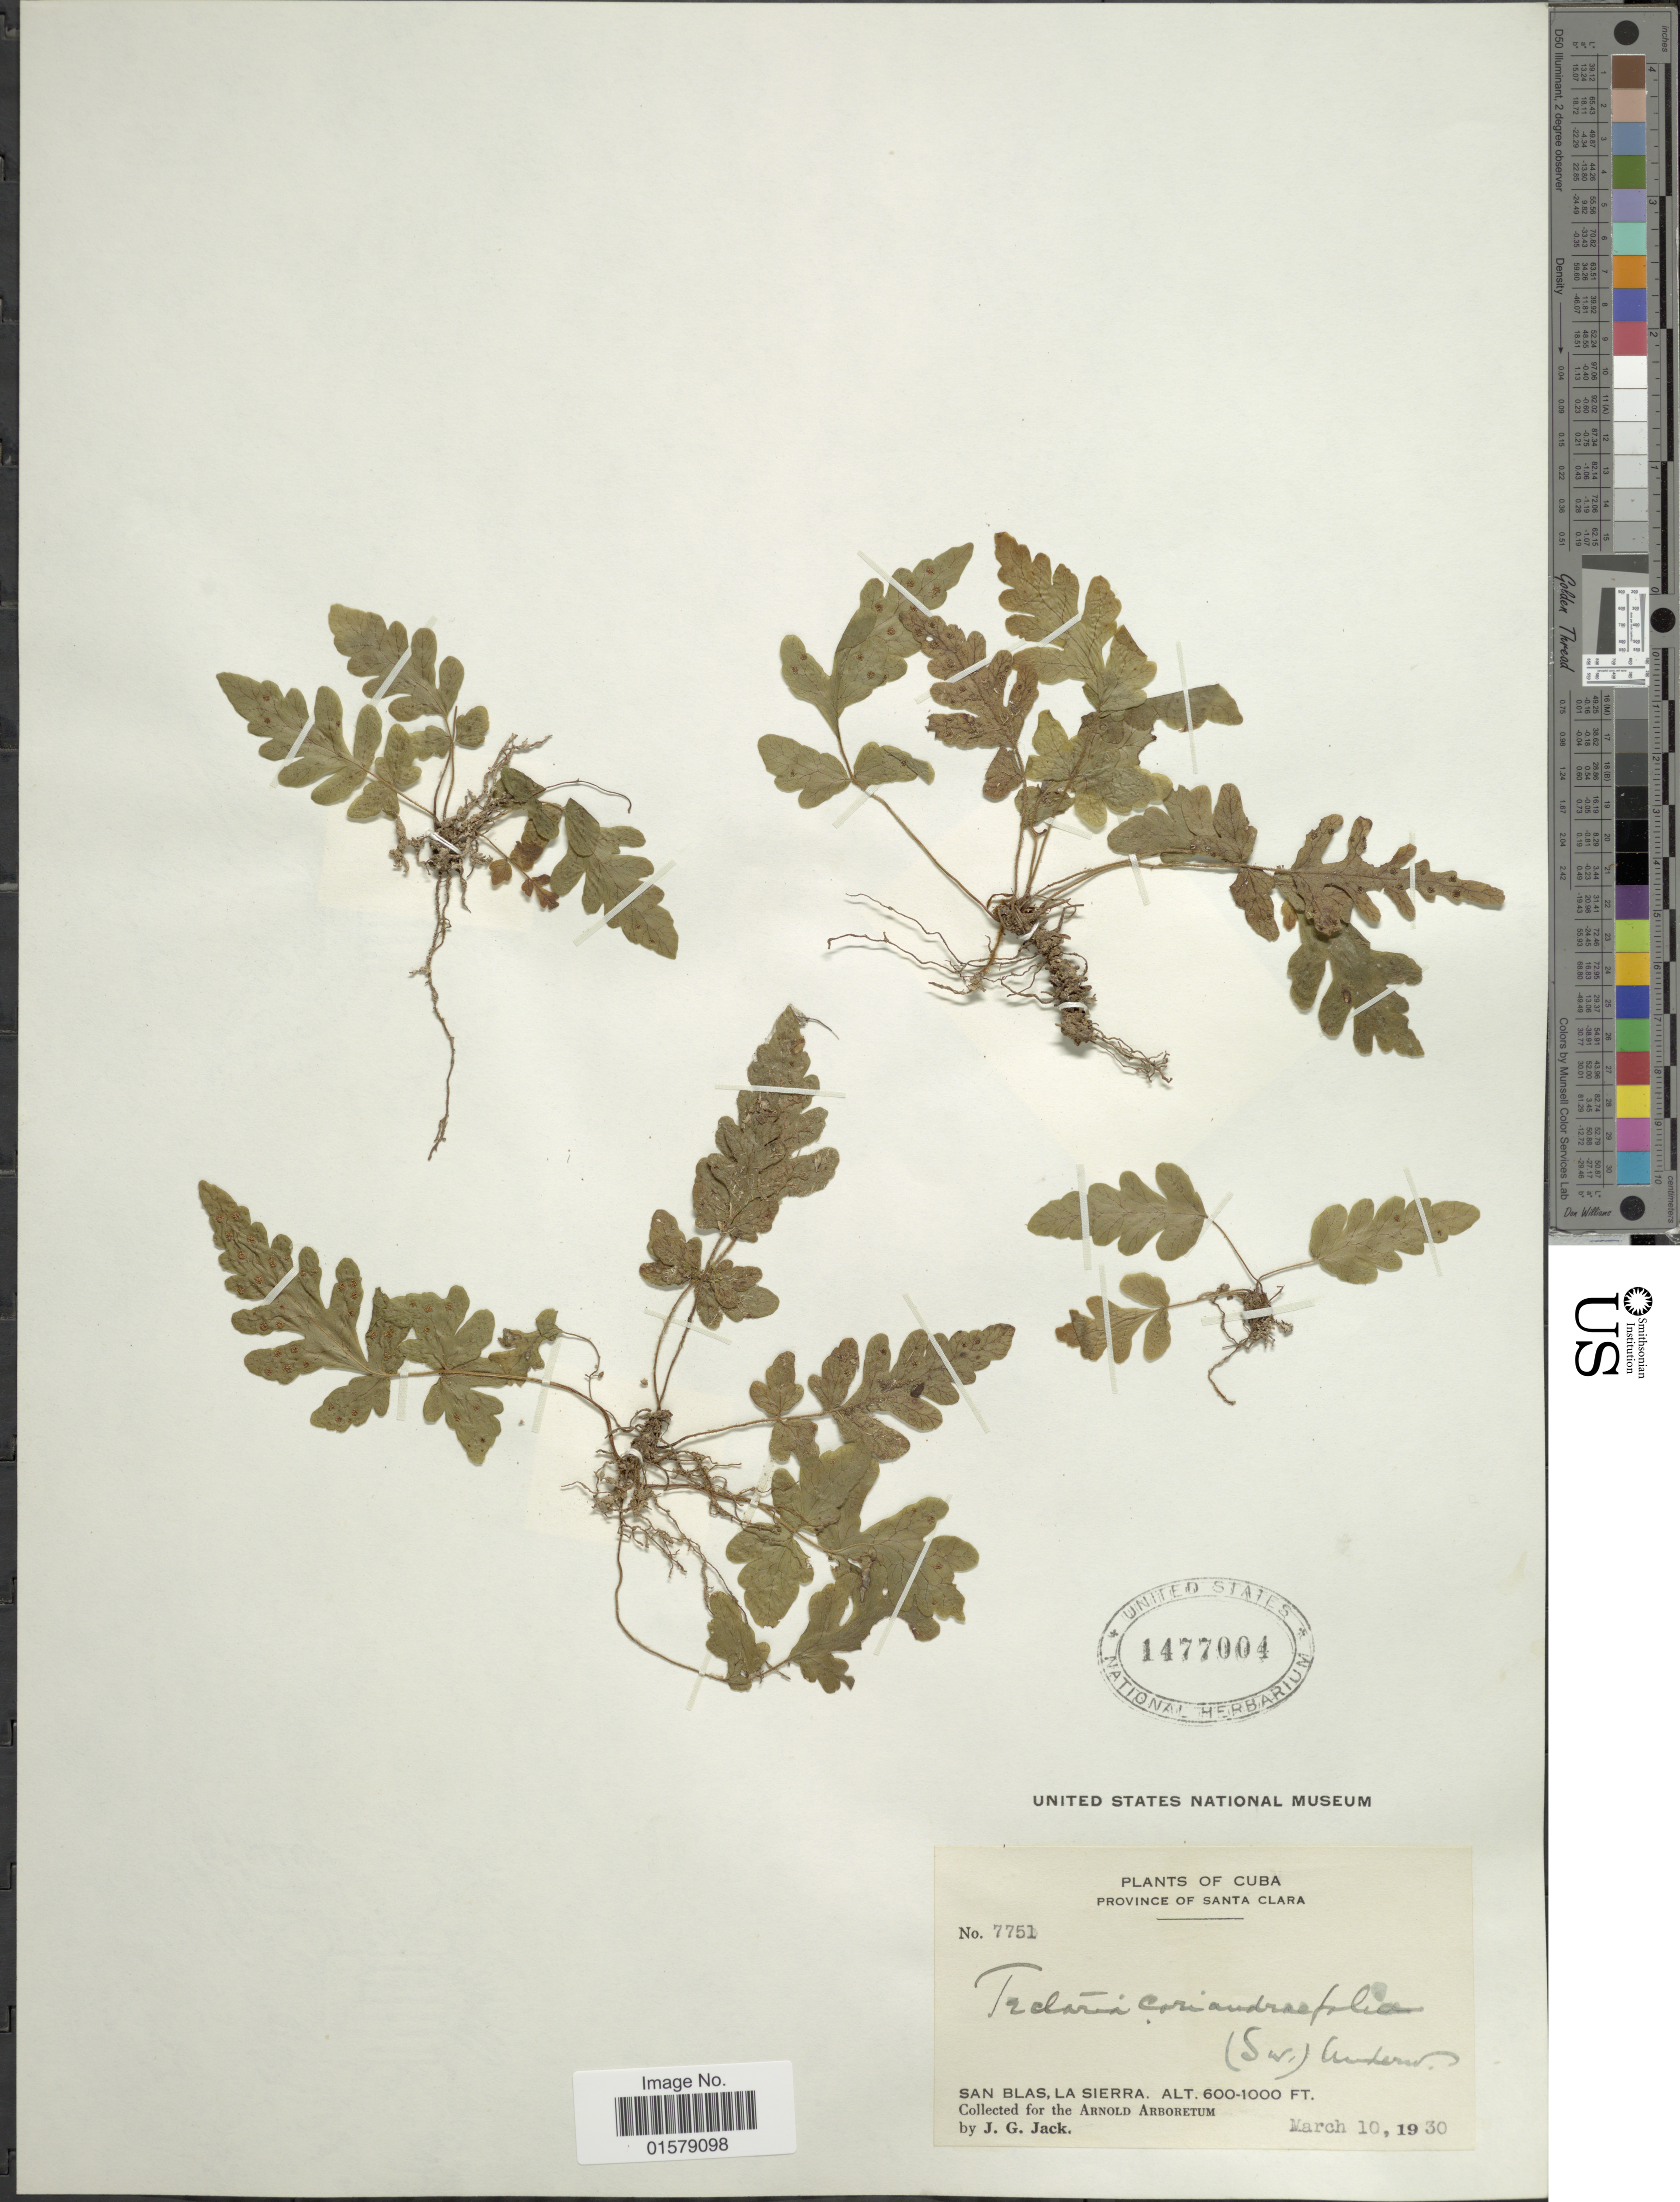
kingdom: Plantae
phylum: Tracheophyta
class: Polypodiopsida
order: Polypodiales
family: Tectariaceae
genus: Tectaria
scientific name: Tectaria coriandrifolia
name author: Underw.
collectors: J. G. Jack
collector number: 7751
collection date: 1930-03-10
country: Cuba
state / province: Las Villas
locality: Province of Santa Clara, San Blas, La Sierra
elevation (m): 183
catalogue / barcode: US 1477004